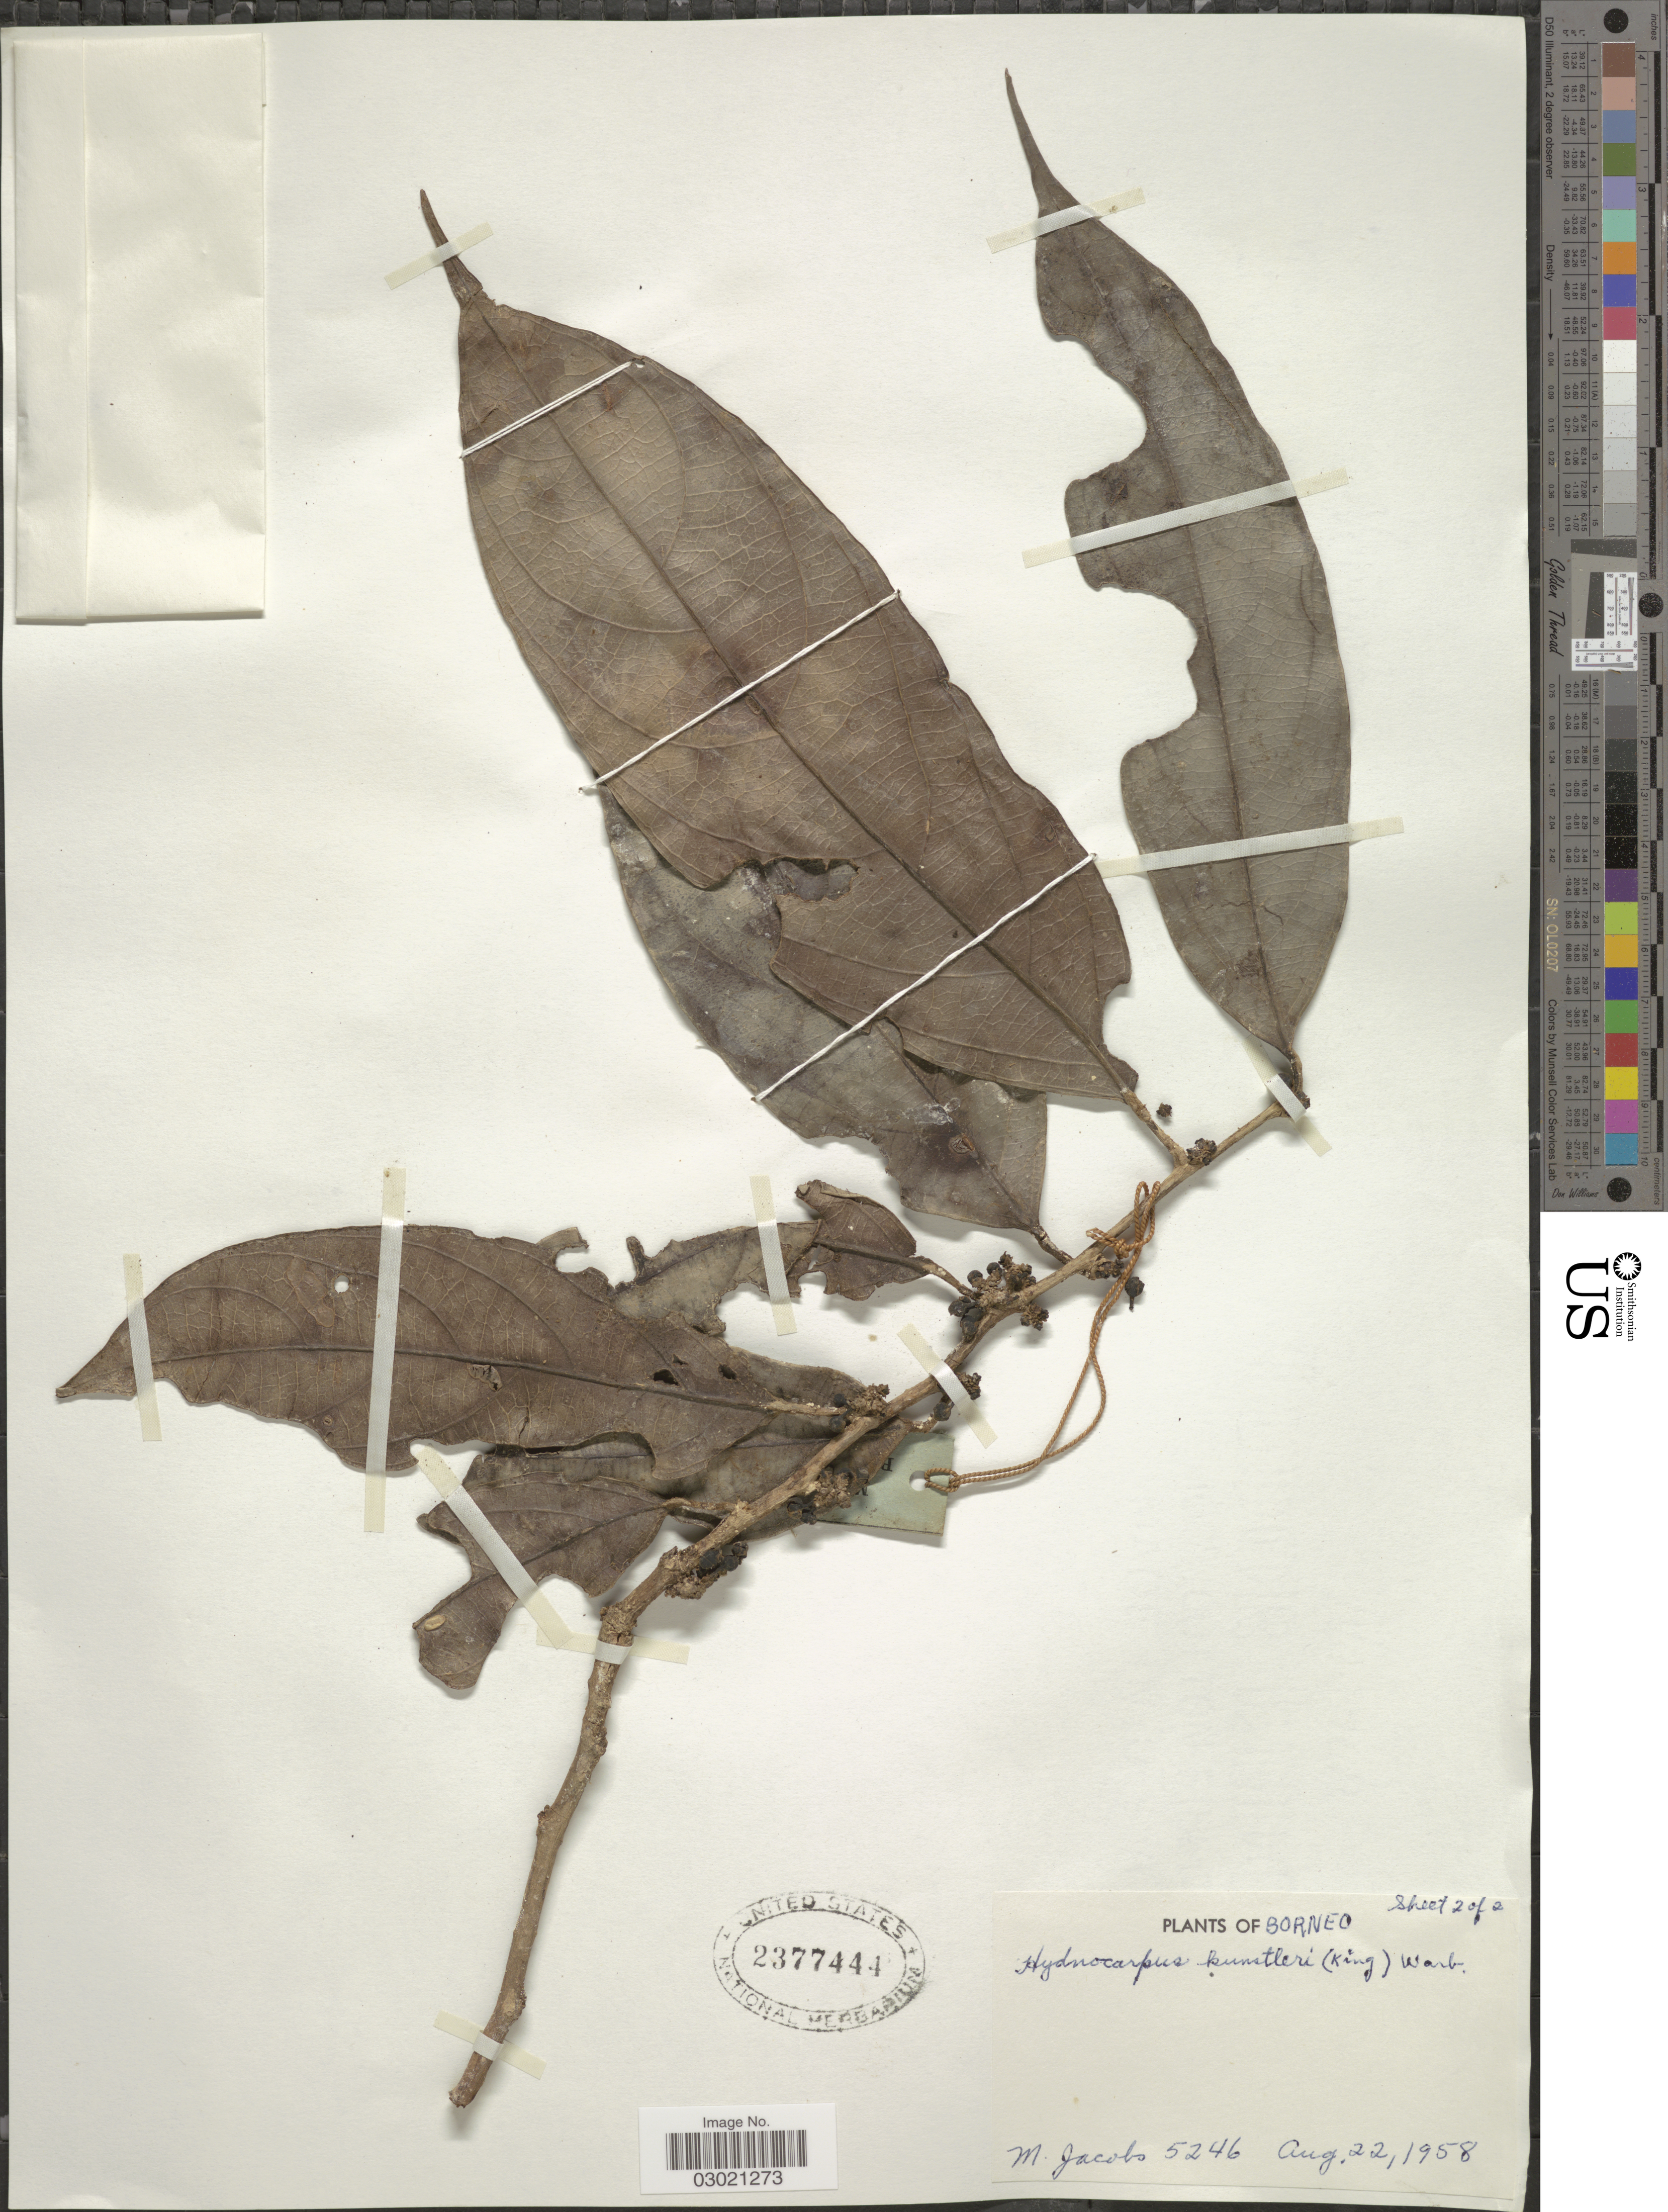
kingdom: Plantae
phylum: Tracheophyta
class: Magnoliopsida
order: Malpighiales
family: Achariaceae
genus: Hydnocarpus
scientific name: Hydnocarpus kunstleri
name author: (R.M. King) Warb.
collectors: M. Jacobs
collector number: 5246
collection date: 1958-08-22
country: Malaysia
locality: Borneo.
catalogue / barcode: US 2377444